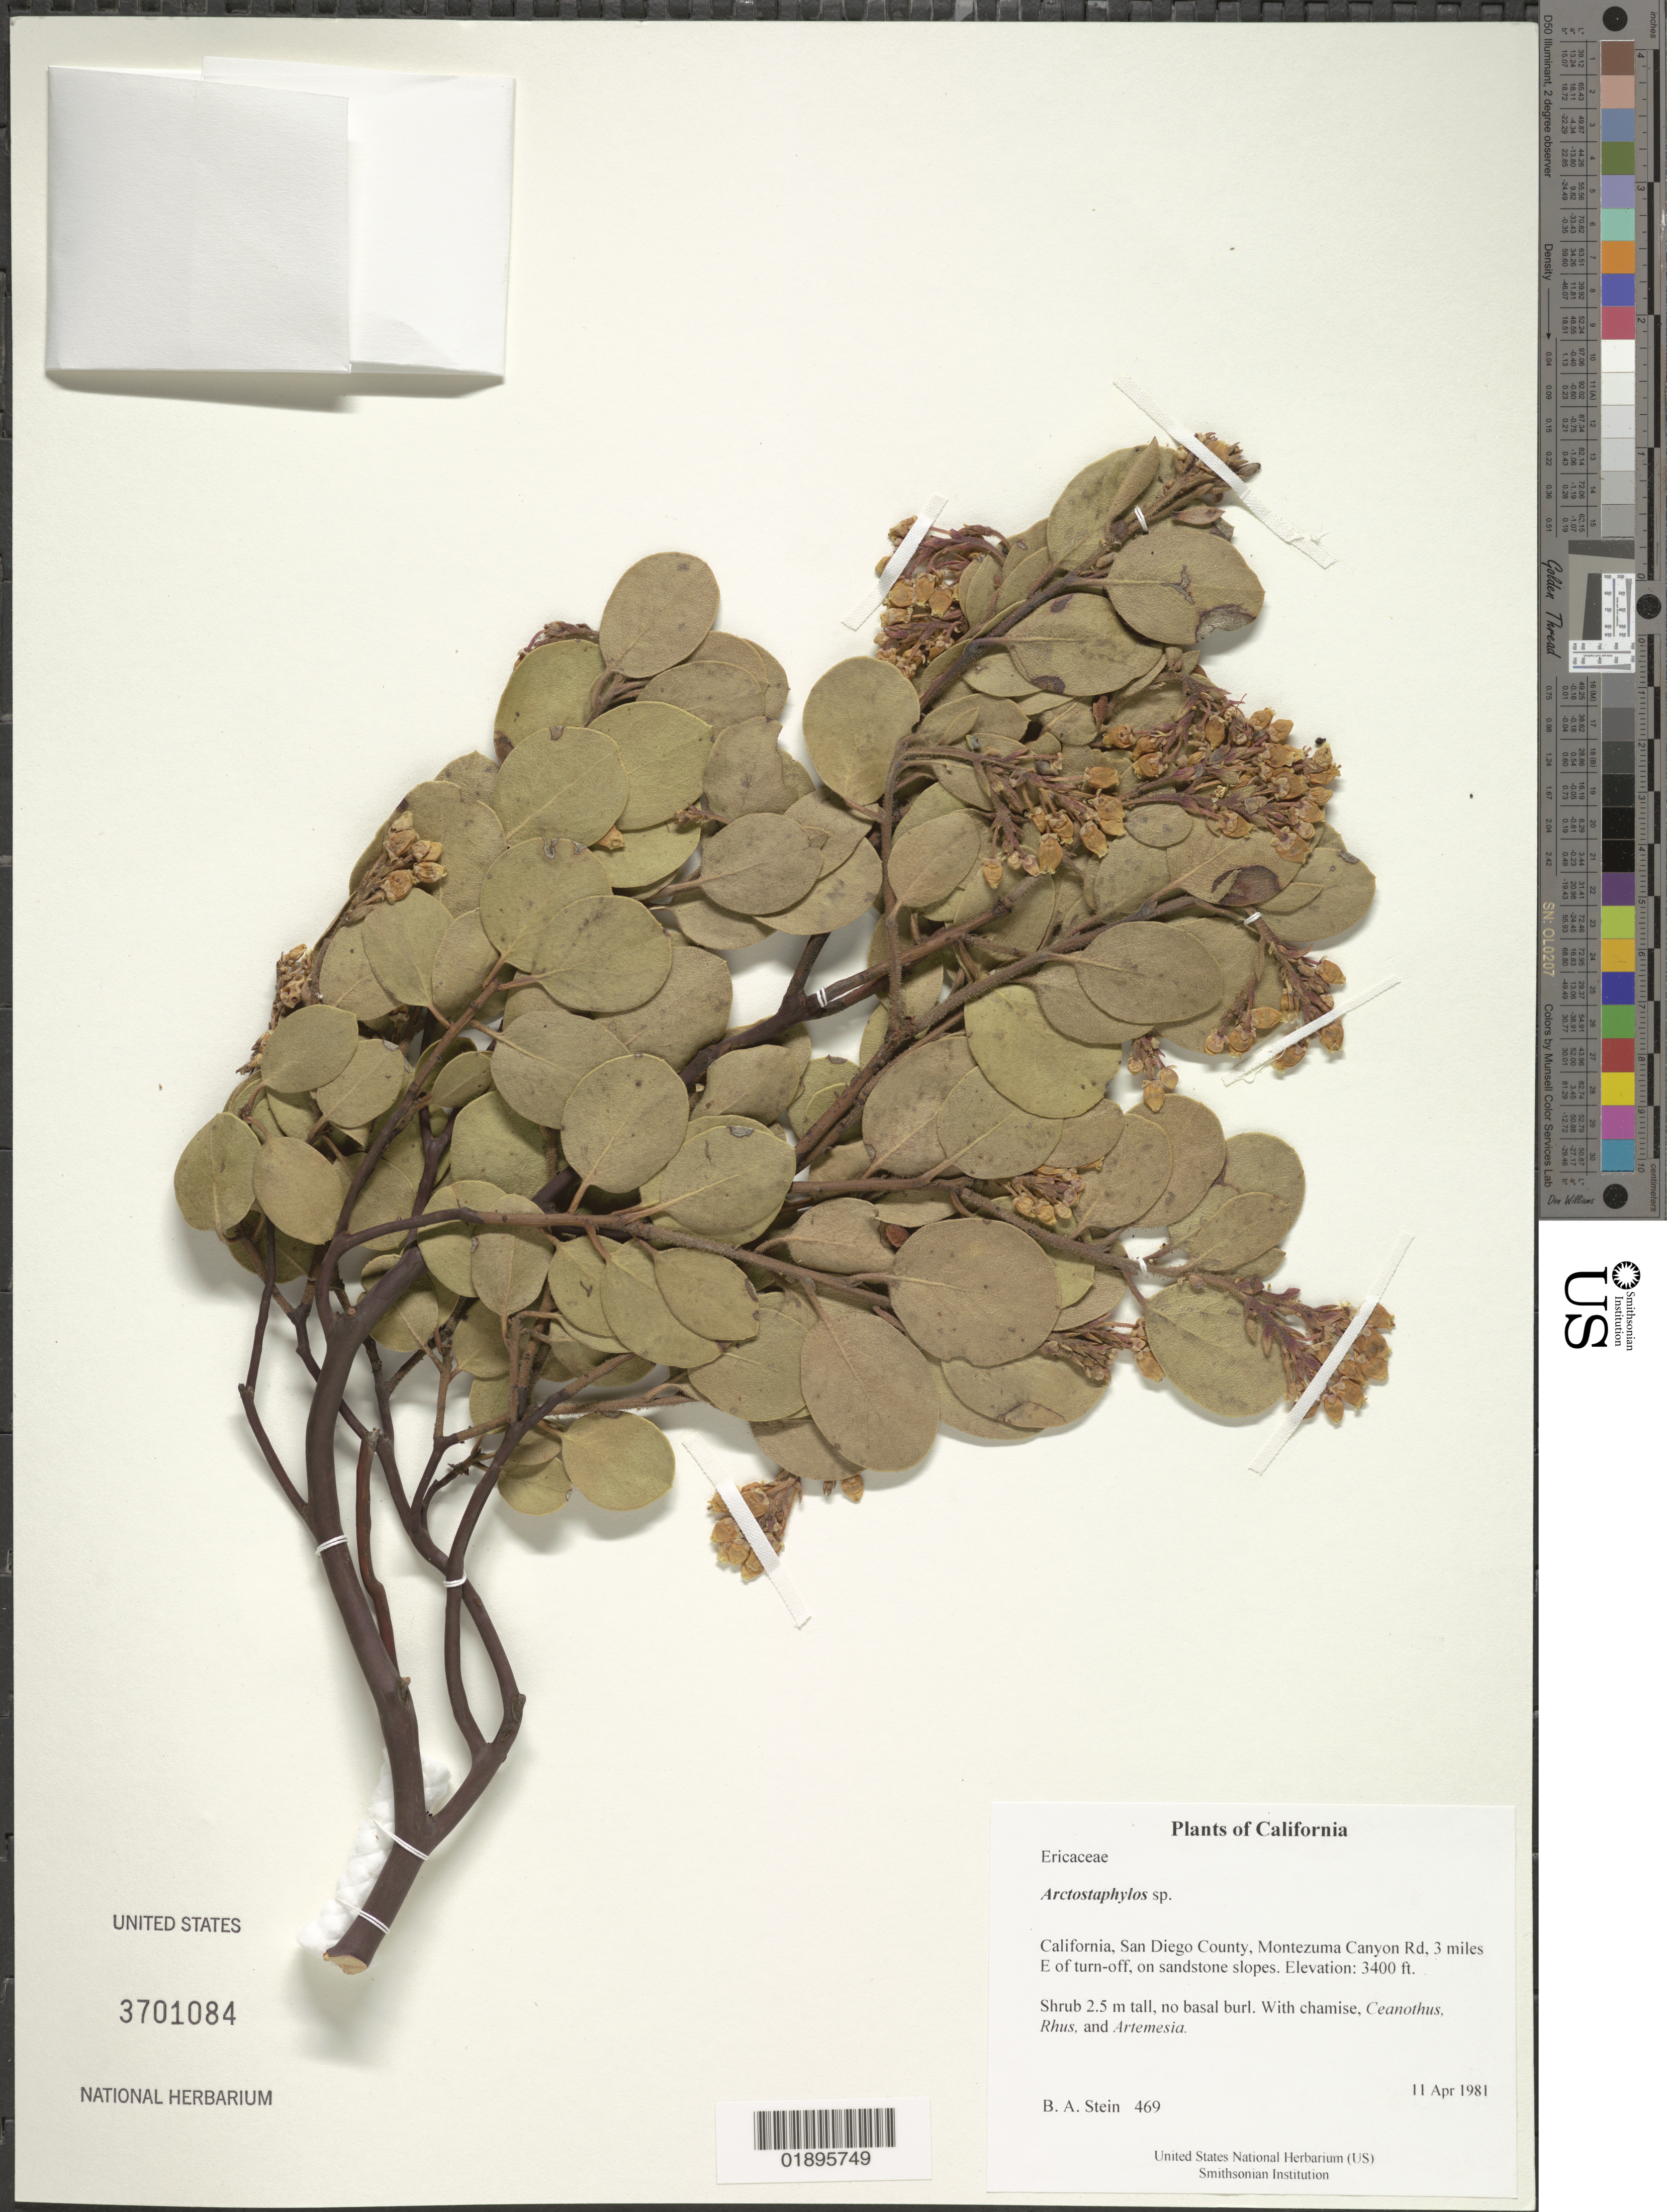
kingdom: Plantae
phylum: Tracheophyta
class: Magnoliopsida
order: Ericales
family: Ericaceae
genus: Arctostaphylos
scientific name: Arctostaphylos cratericola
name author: (Donn. Sm.) Donn. Sm.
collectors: B. A. Stein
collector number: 469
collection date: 1981-04-11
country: United States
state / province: California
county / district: San Diego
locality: Montezuma Canyon Rd, 3 miles E of turn-off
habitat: On sandstone slopes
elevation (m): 1036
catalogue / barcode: US 3701084